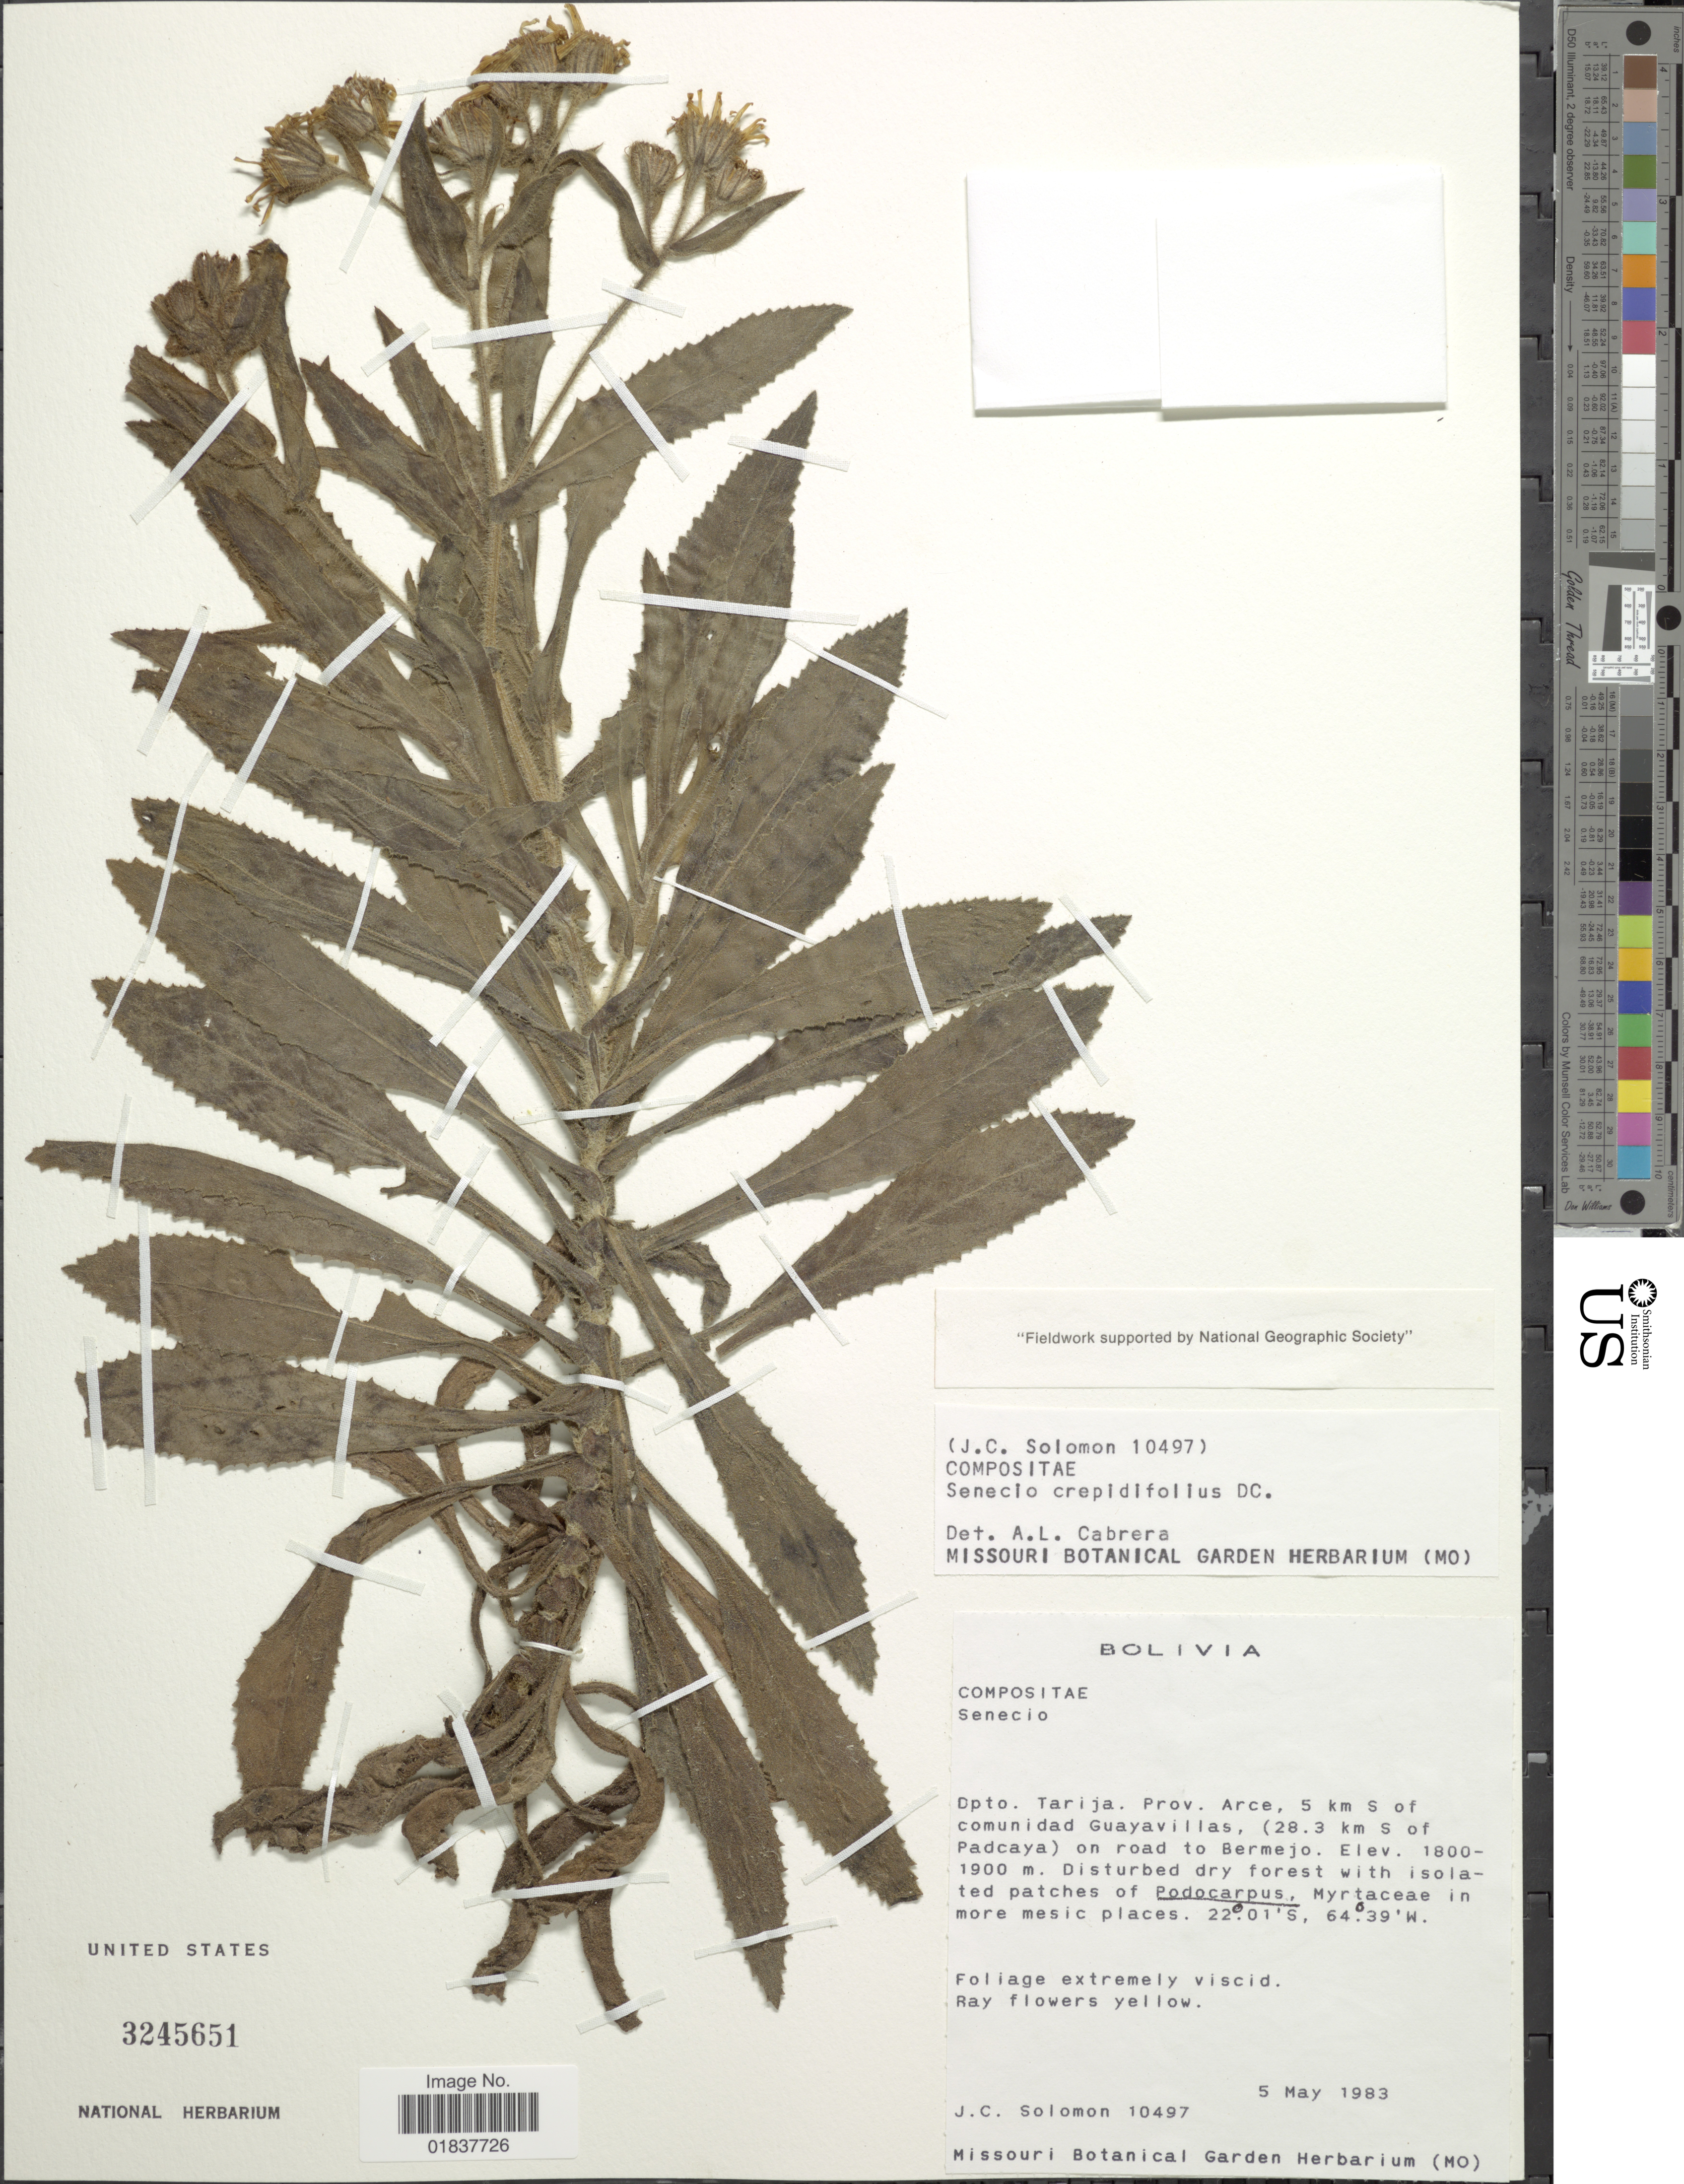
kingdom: Plantae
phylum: Tracheophyta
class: Magnoliopsida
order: Asterales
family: Asteraceae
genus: Senecio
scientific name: Senecio crepidifolius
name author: DC.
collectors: J. C. Solomon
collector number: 10497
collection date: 1983-05-05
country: Bolivia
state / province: Tarija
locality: Prov. Arce, 5 km S of comunidad Guayavillas (28.3 km S of Padcaya) on road to Bermejo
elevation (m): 1800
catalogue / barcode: US 3245651